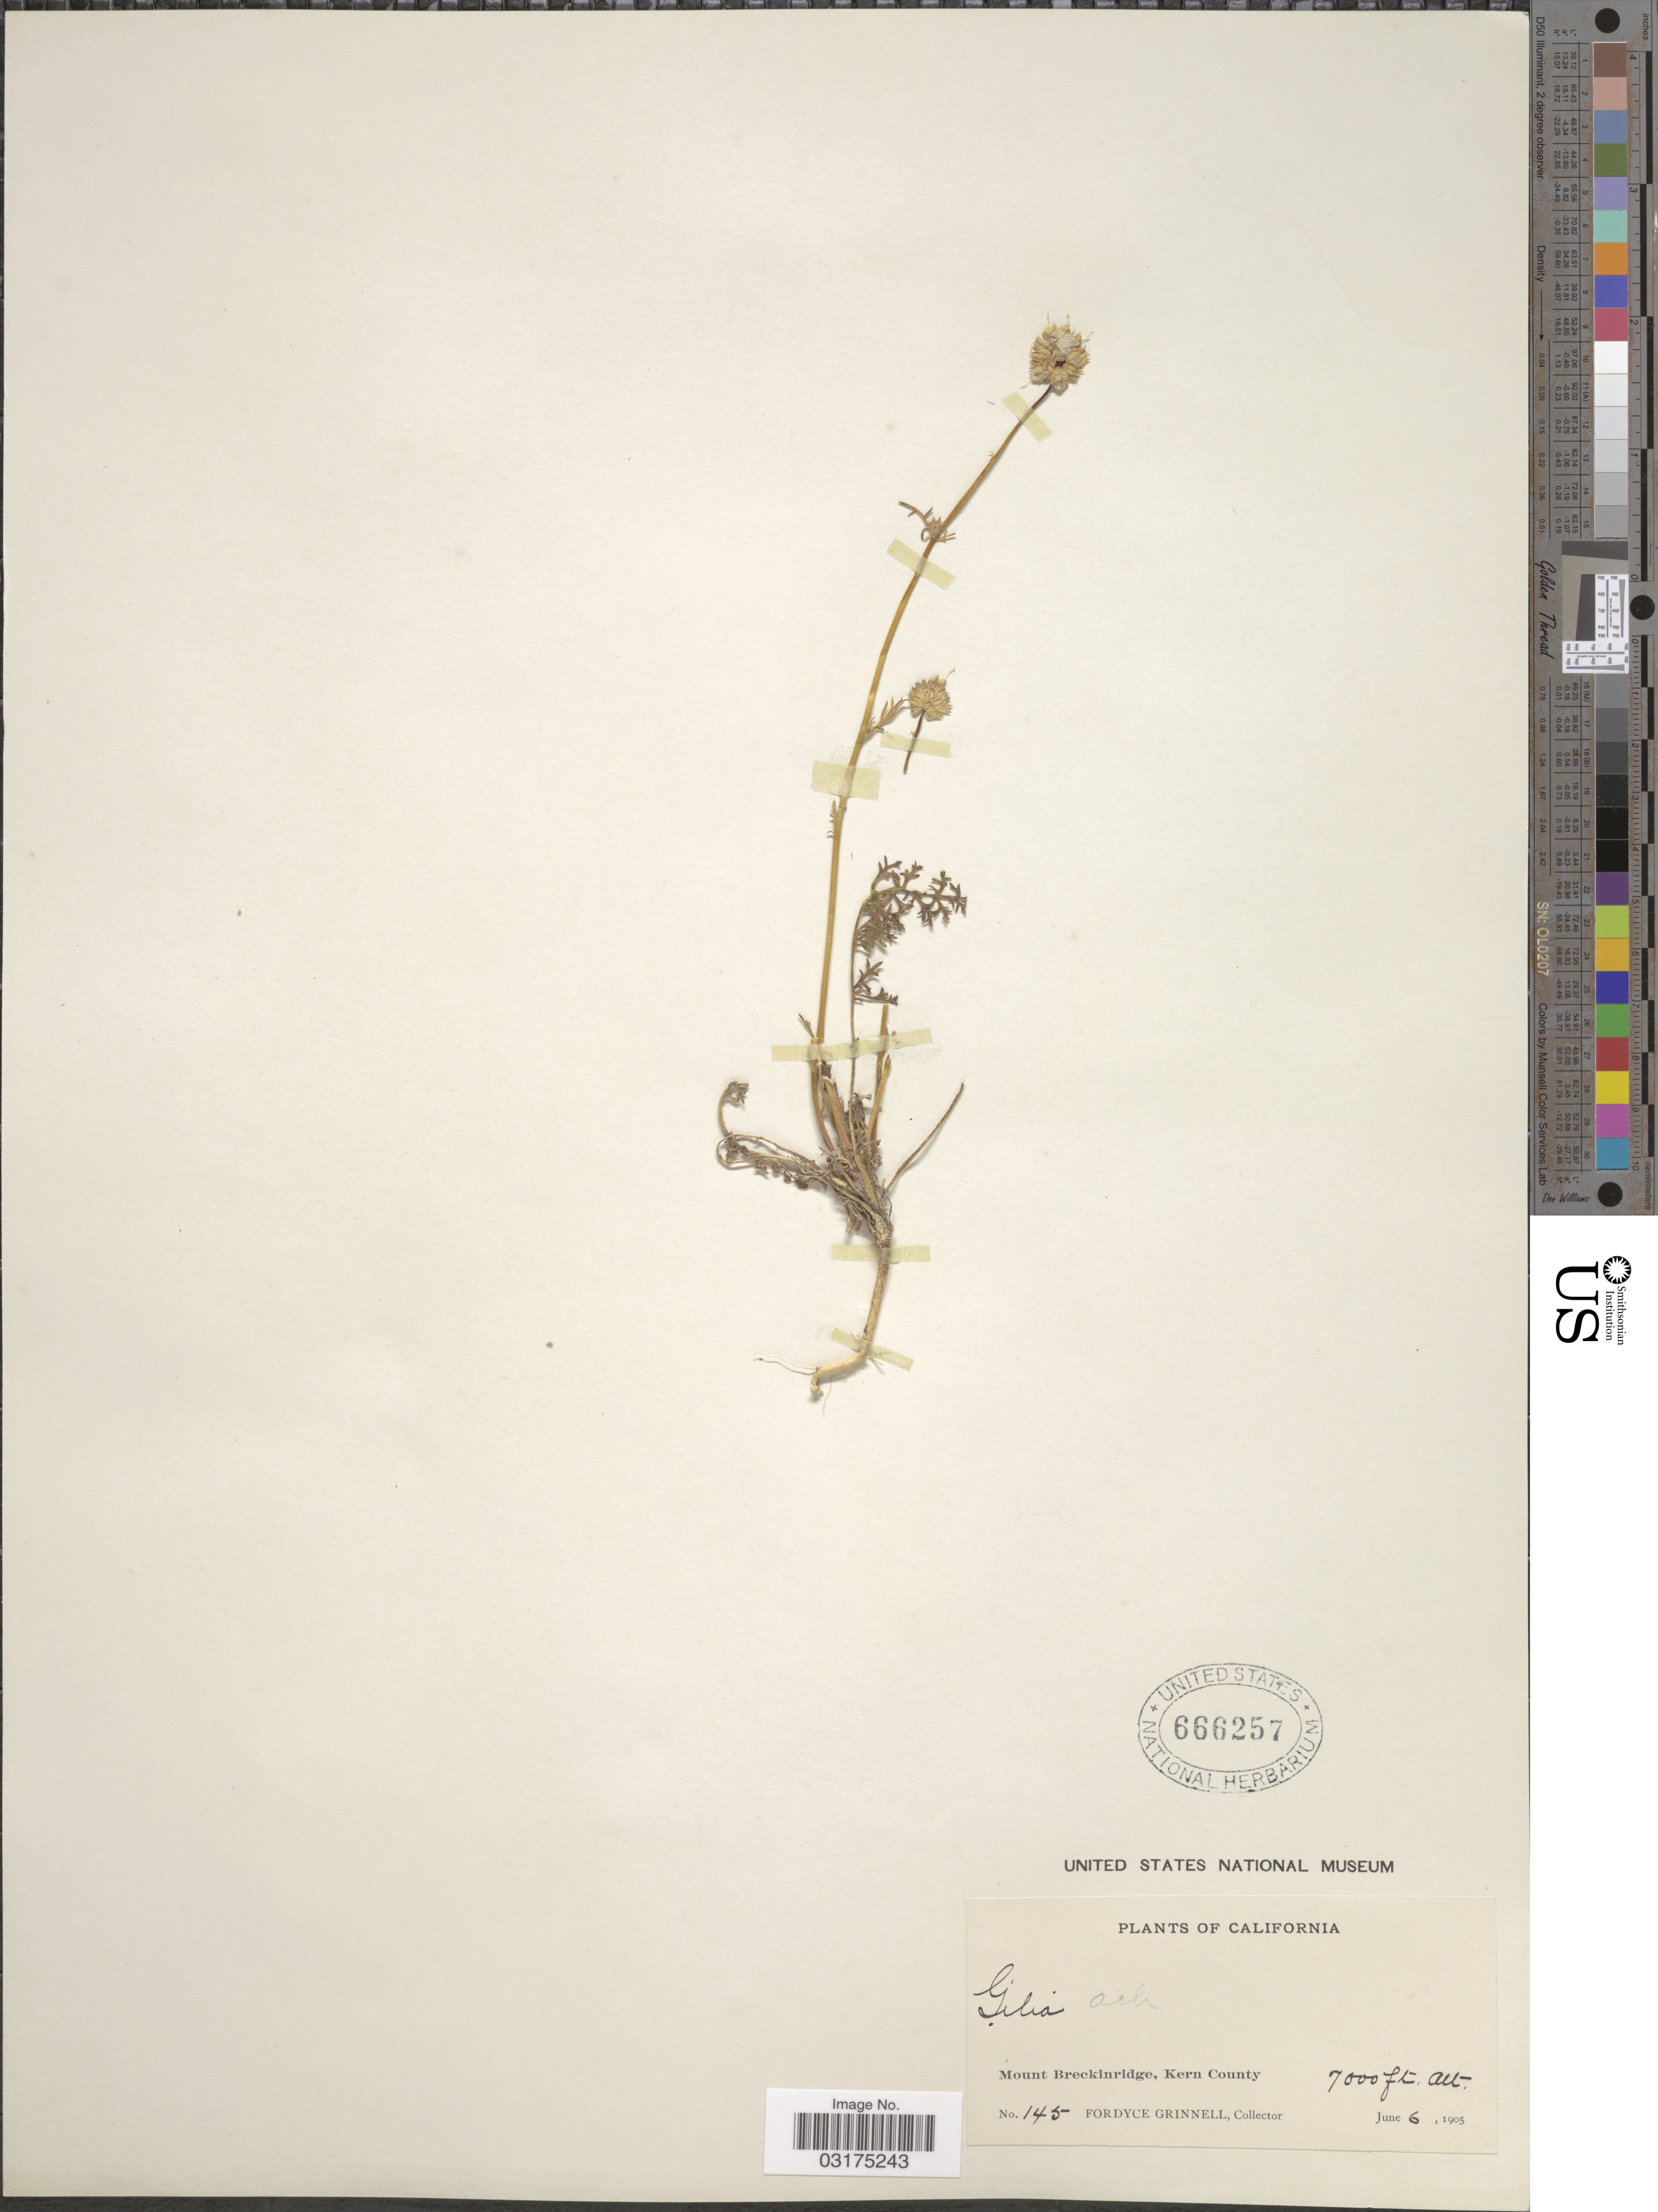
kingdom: Plantae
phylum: Tracheophyta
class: Magnoliopsida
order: Ericales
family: Polemoniaceae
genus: Gilia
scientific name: Gilia capitata subsp. abrotanifolia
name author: (Nutt. ex Greene) V.E. Grant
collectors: F. Grinnell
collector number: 145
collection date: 1905-06-06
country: United States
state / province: California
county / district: Kern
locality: Mount Breckinridge, Kern County.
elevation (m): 2134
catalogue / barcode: US 666257